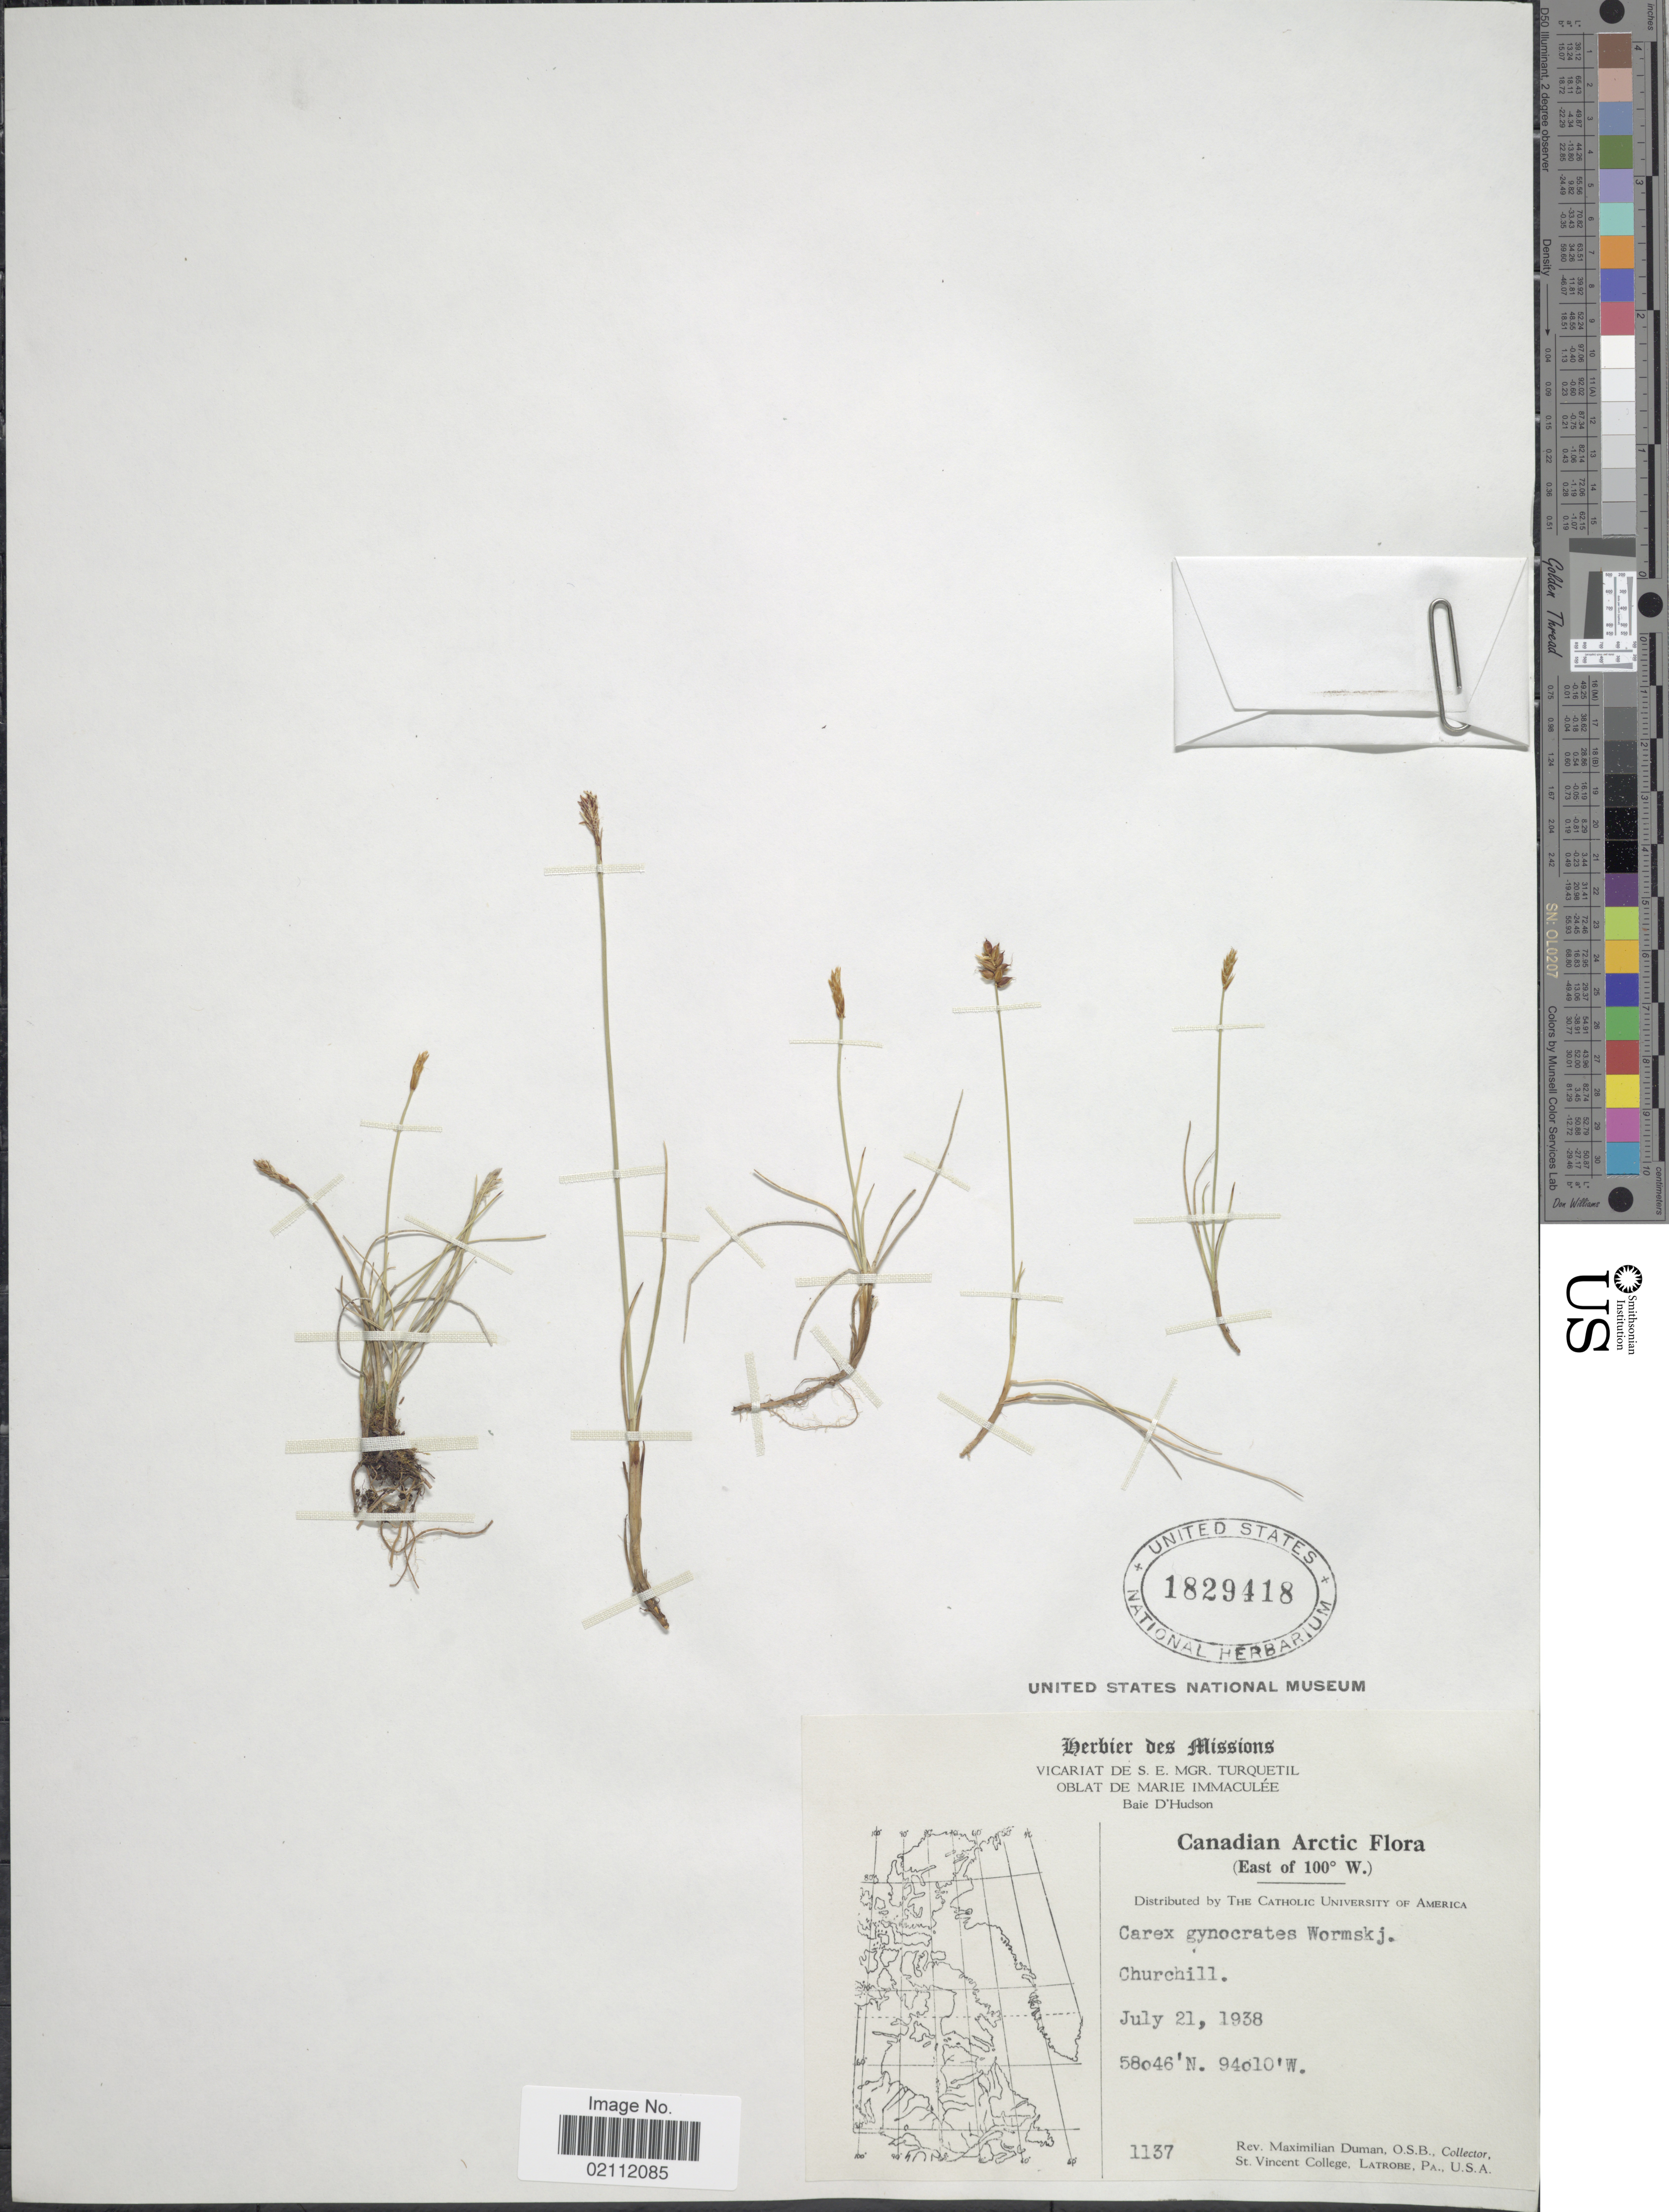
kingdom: Plantae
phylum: Tracheophyta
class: Liliopsida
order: Poales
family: Cyperaceae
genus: Carex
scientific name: Carex nardina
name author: (Hornem.) Fr.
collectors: M. Duman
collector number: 1137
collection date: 1938-07-21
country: Canada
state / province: Manitoba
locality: Canadian Arctic. (East of 100° W.) Churchill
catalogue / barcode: US 1829418